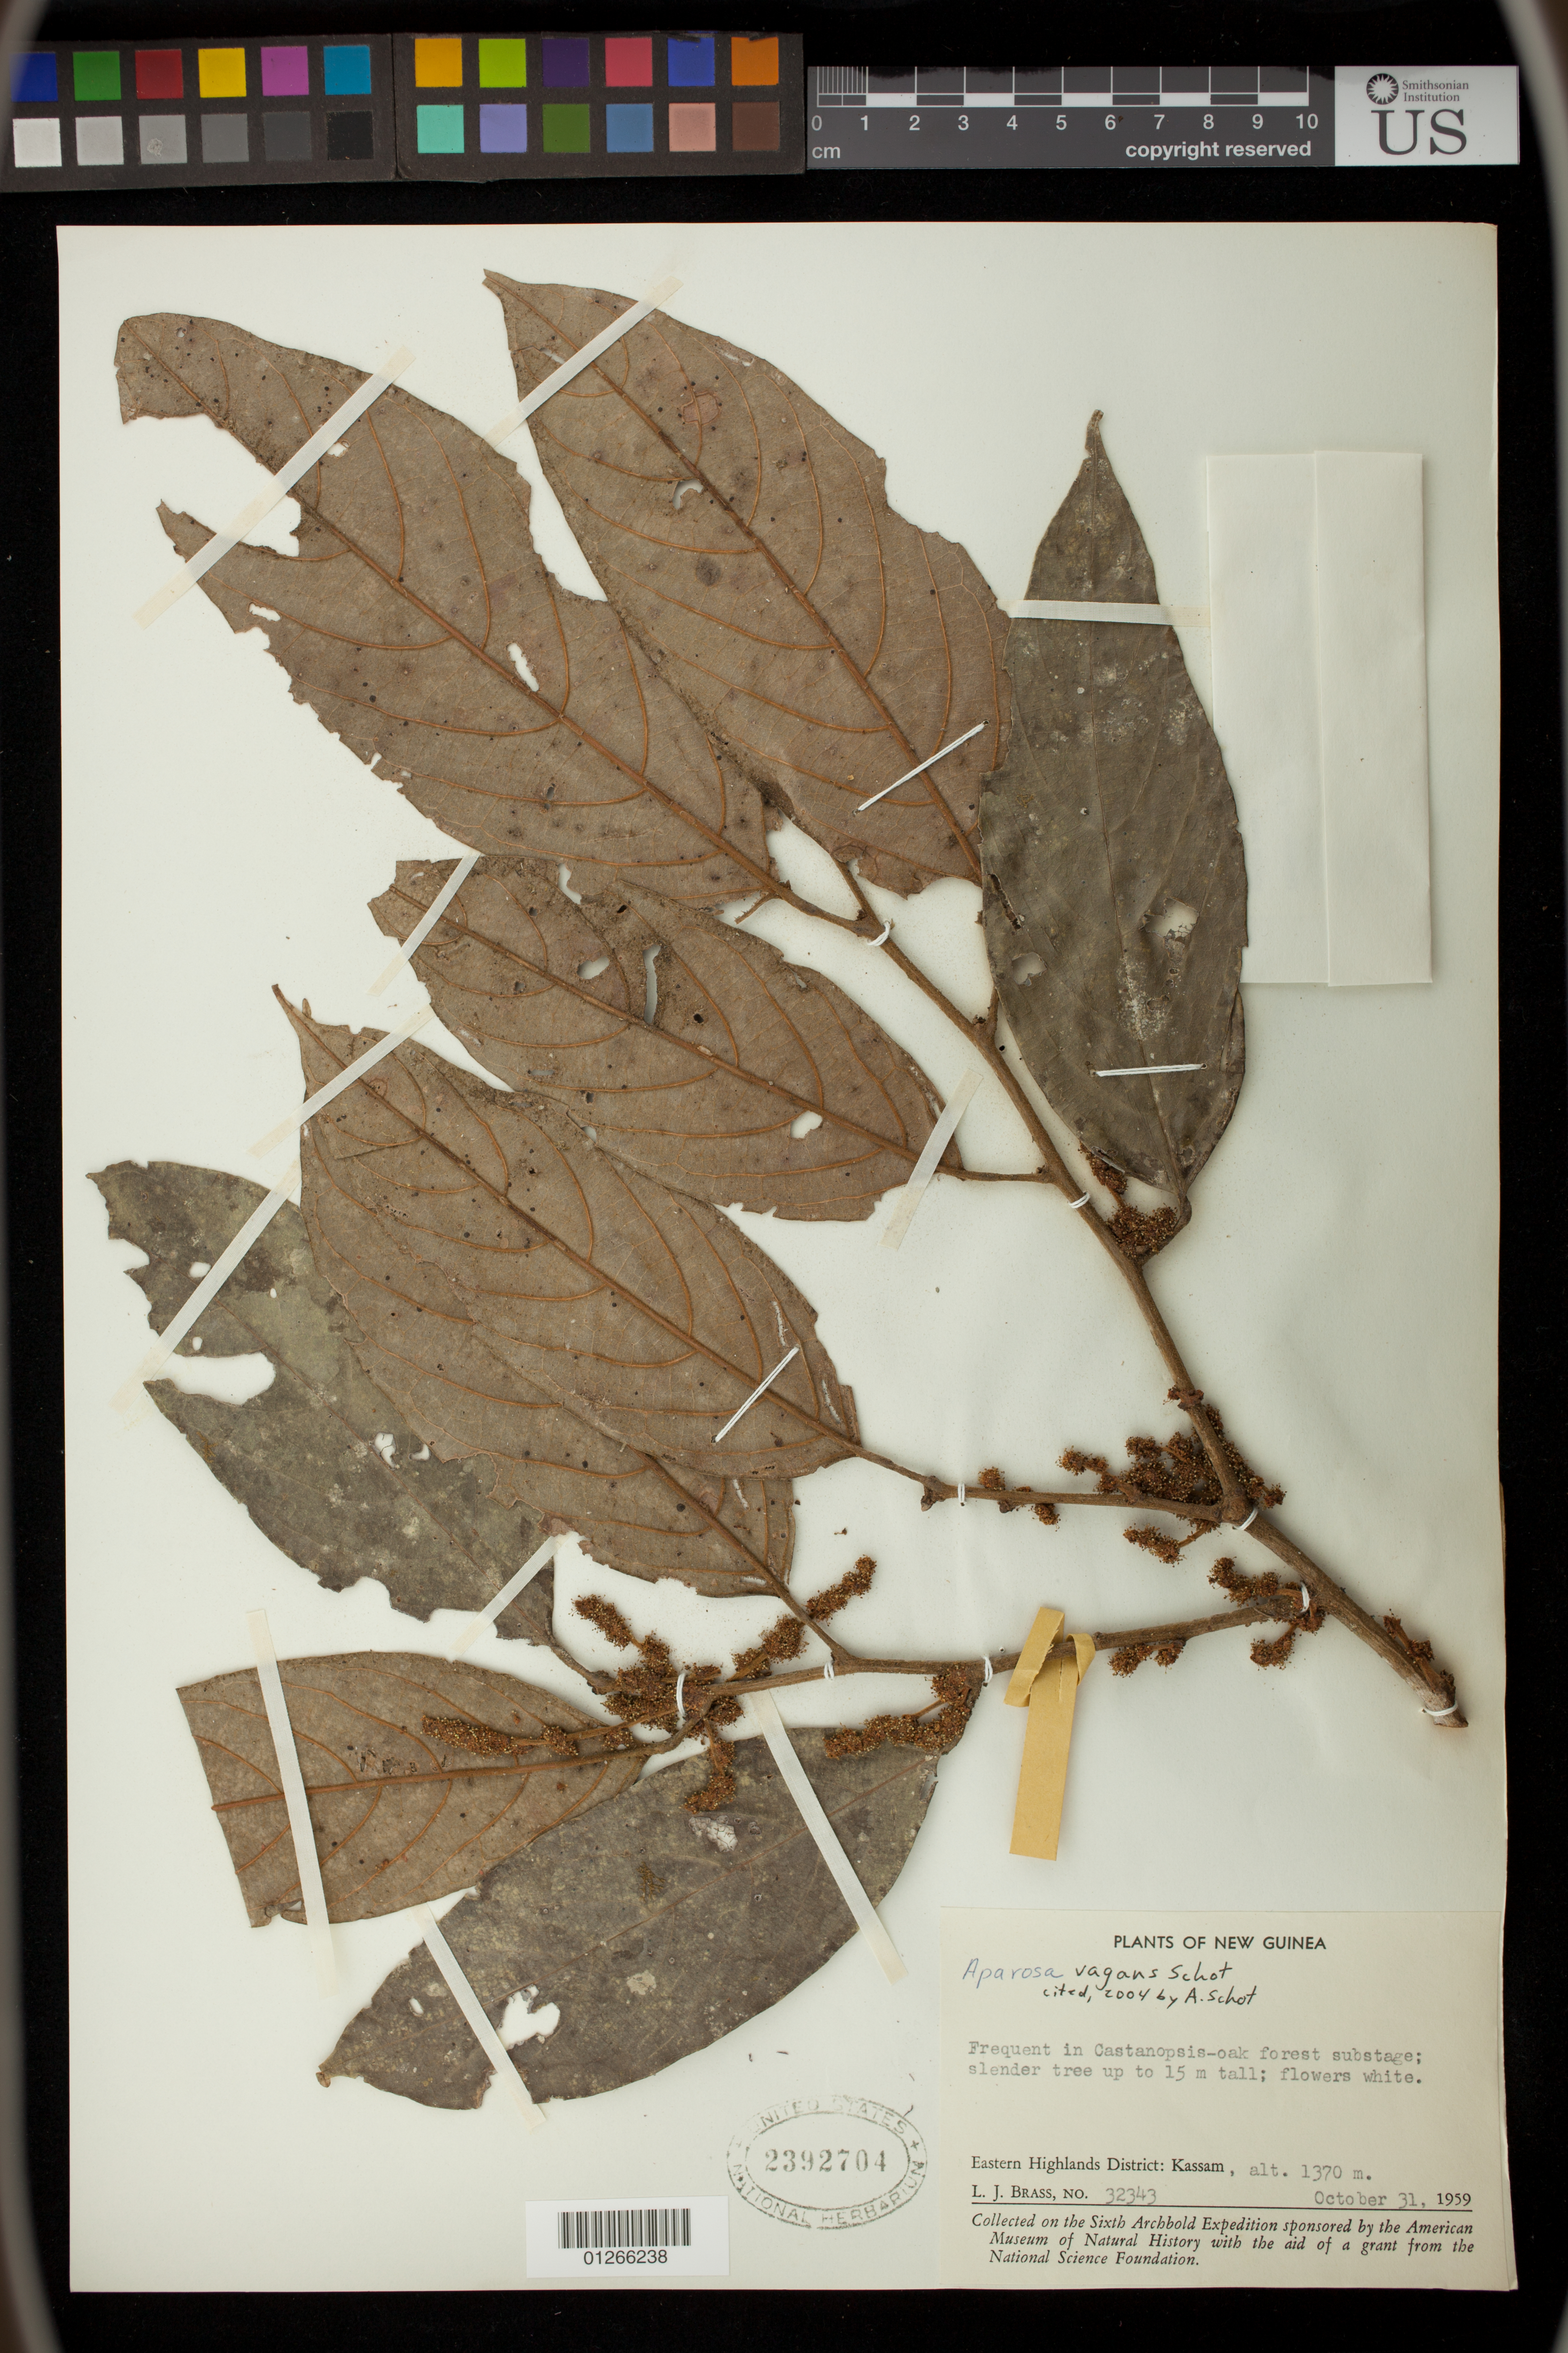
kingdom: Plantae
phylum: Tracheophyta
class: Magnoliopsida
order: Malpighiales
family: Phyllanthaceae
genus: Aporosa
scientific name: Aporosa vagans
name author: Schot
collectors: L. J. Brass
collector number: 32343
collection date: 1959-10-31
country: Papua New Guinea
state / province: Eastern Highlands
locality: Kassam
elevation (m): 1370